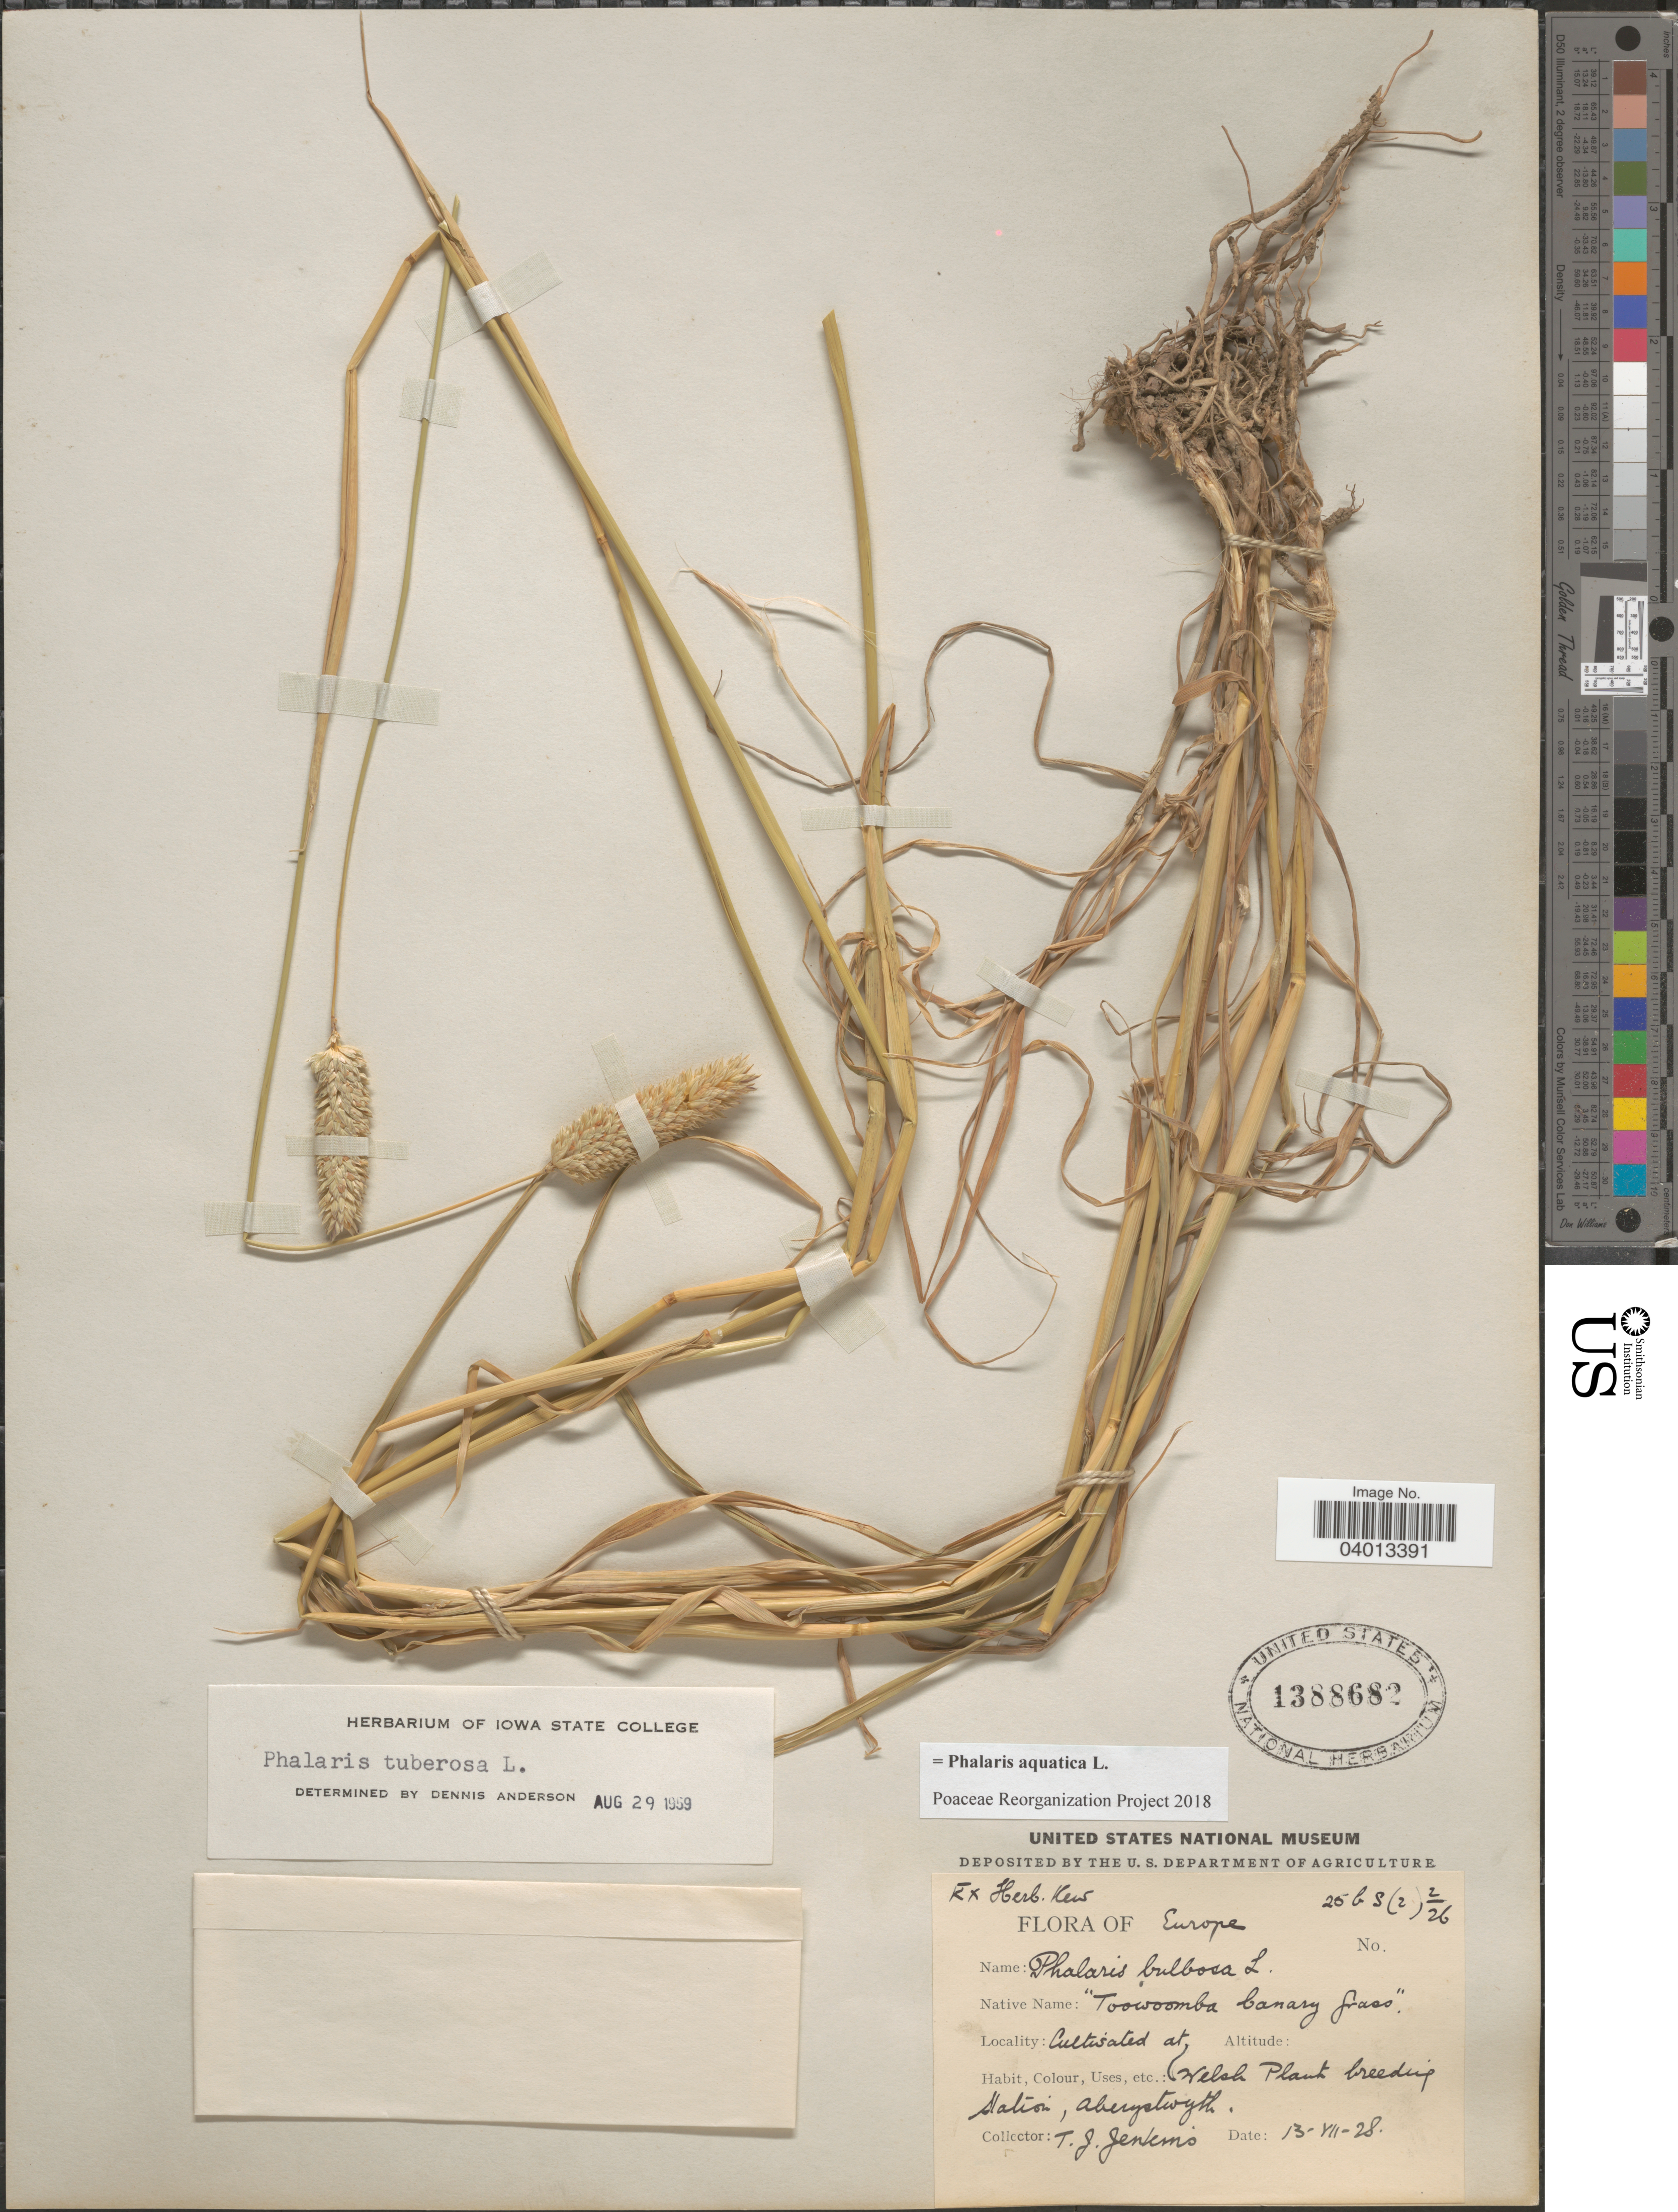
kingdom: Plantae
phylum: Tracheophyta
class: Liliopsida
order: Poales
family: Poaceae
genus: Phalaris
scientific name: Phalaris aquatica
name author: L.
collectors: T. Jenkins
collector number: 25bs(2)2/26?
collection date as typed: Transcribed d/m/y: 13/7/28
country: United Kingdom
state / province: Wales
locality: Europe. At Welsh Plant Breeding Station, Aberystwyth.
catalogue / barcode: US 1388682